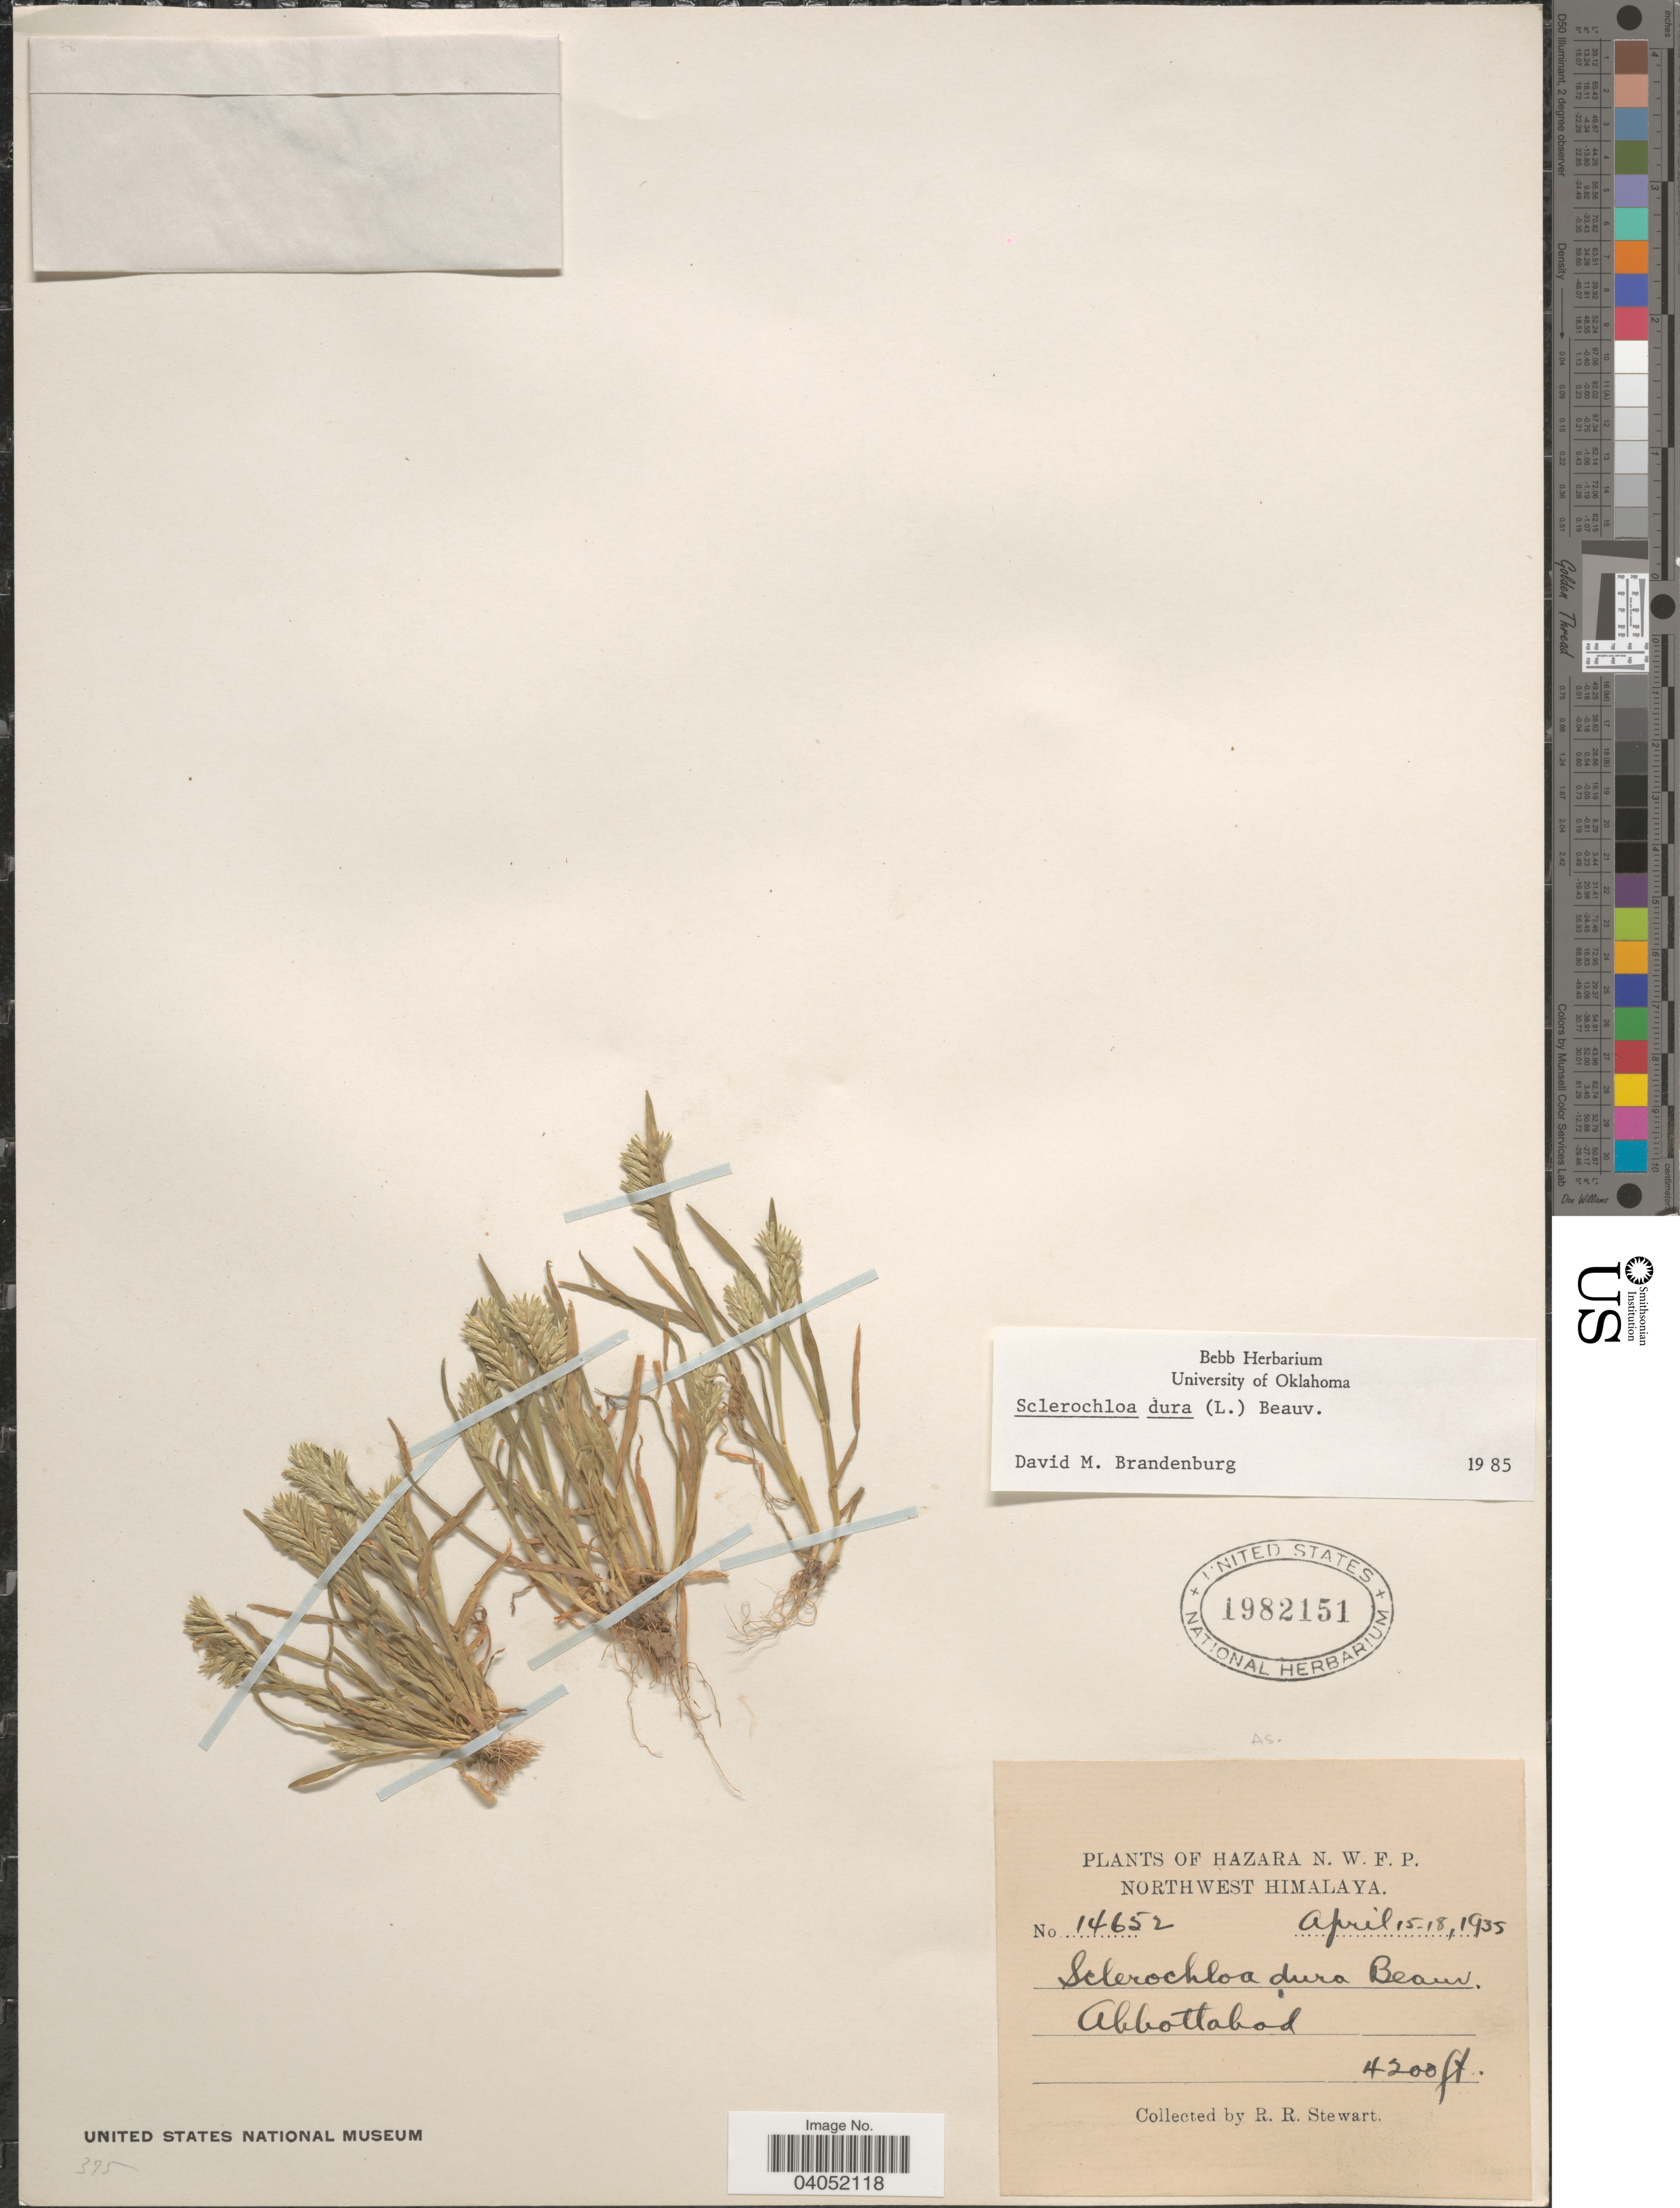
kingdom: Plantae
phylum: Tracheophyta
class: Liliopsida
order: Poales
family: Poaceae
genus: Sclerochloa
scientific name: Sclerochloa dura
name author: (L.) P. Beauv.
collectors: R. Stewart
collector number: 14652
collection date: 1935-04-15/1935-04-18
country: Pakistan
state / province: Khyber Pakhtunkhwa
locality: Hazara N. W. F. P. Northwest Himalaya. Abbottabod.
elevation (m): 1280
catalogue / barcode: US 1982151